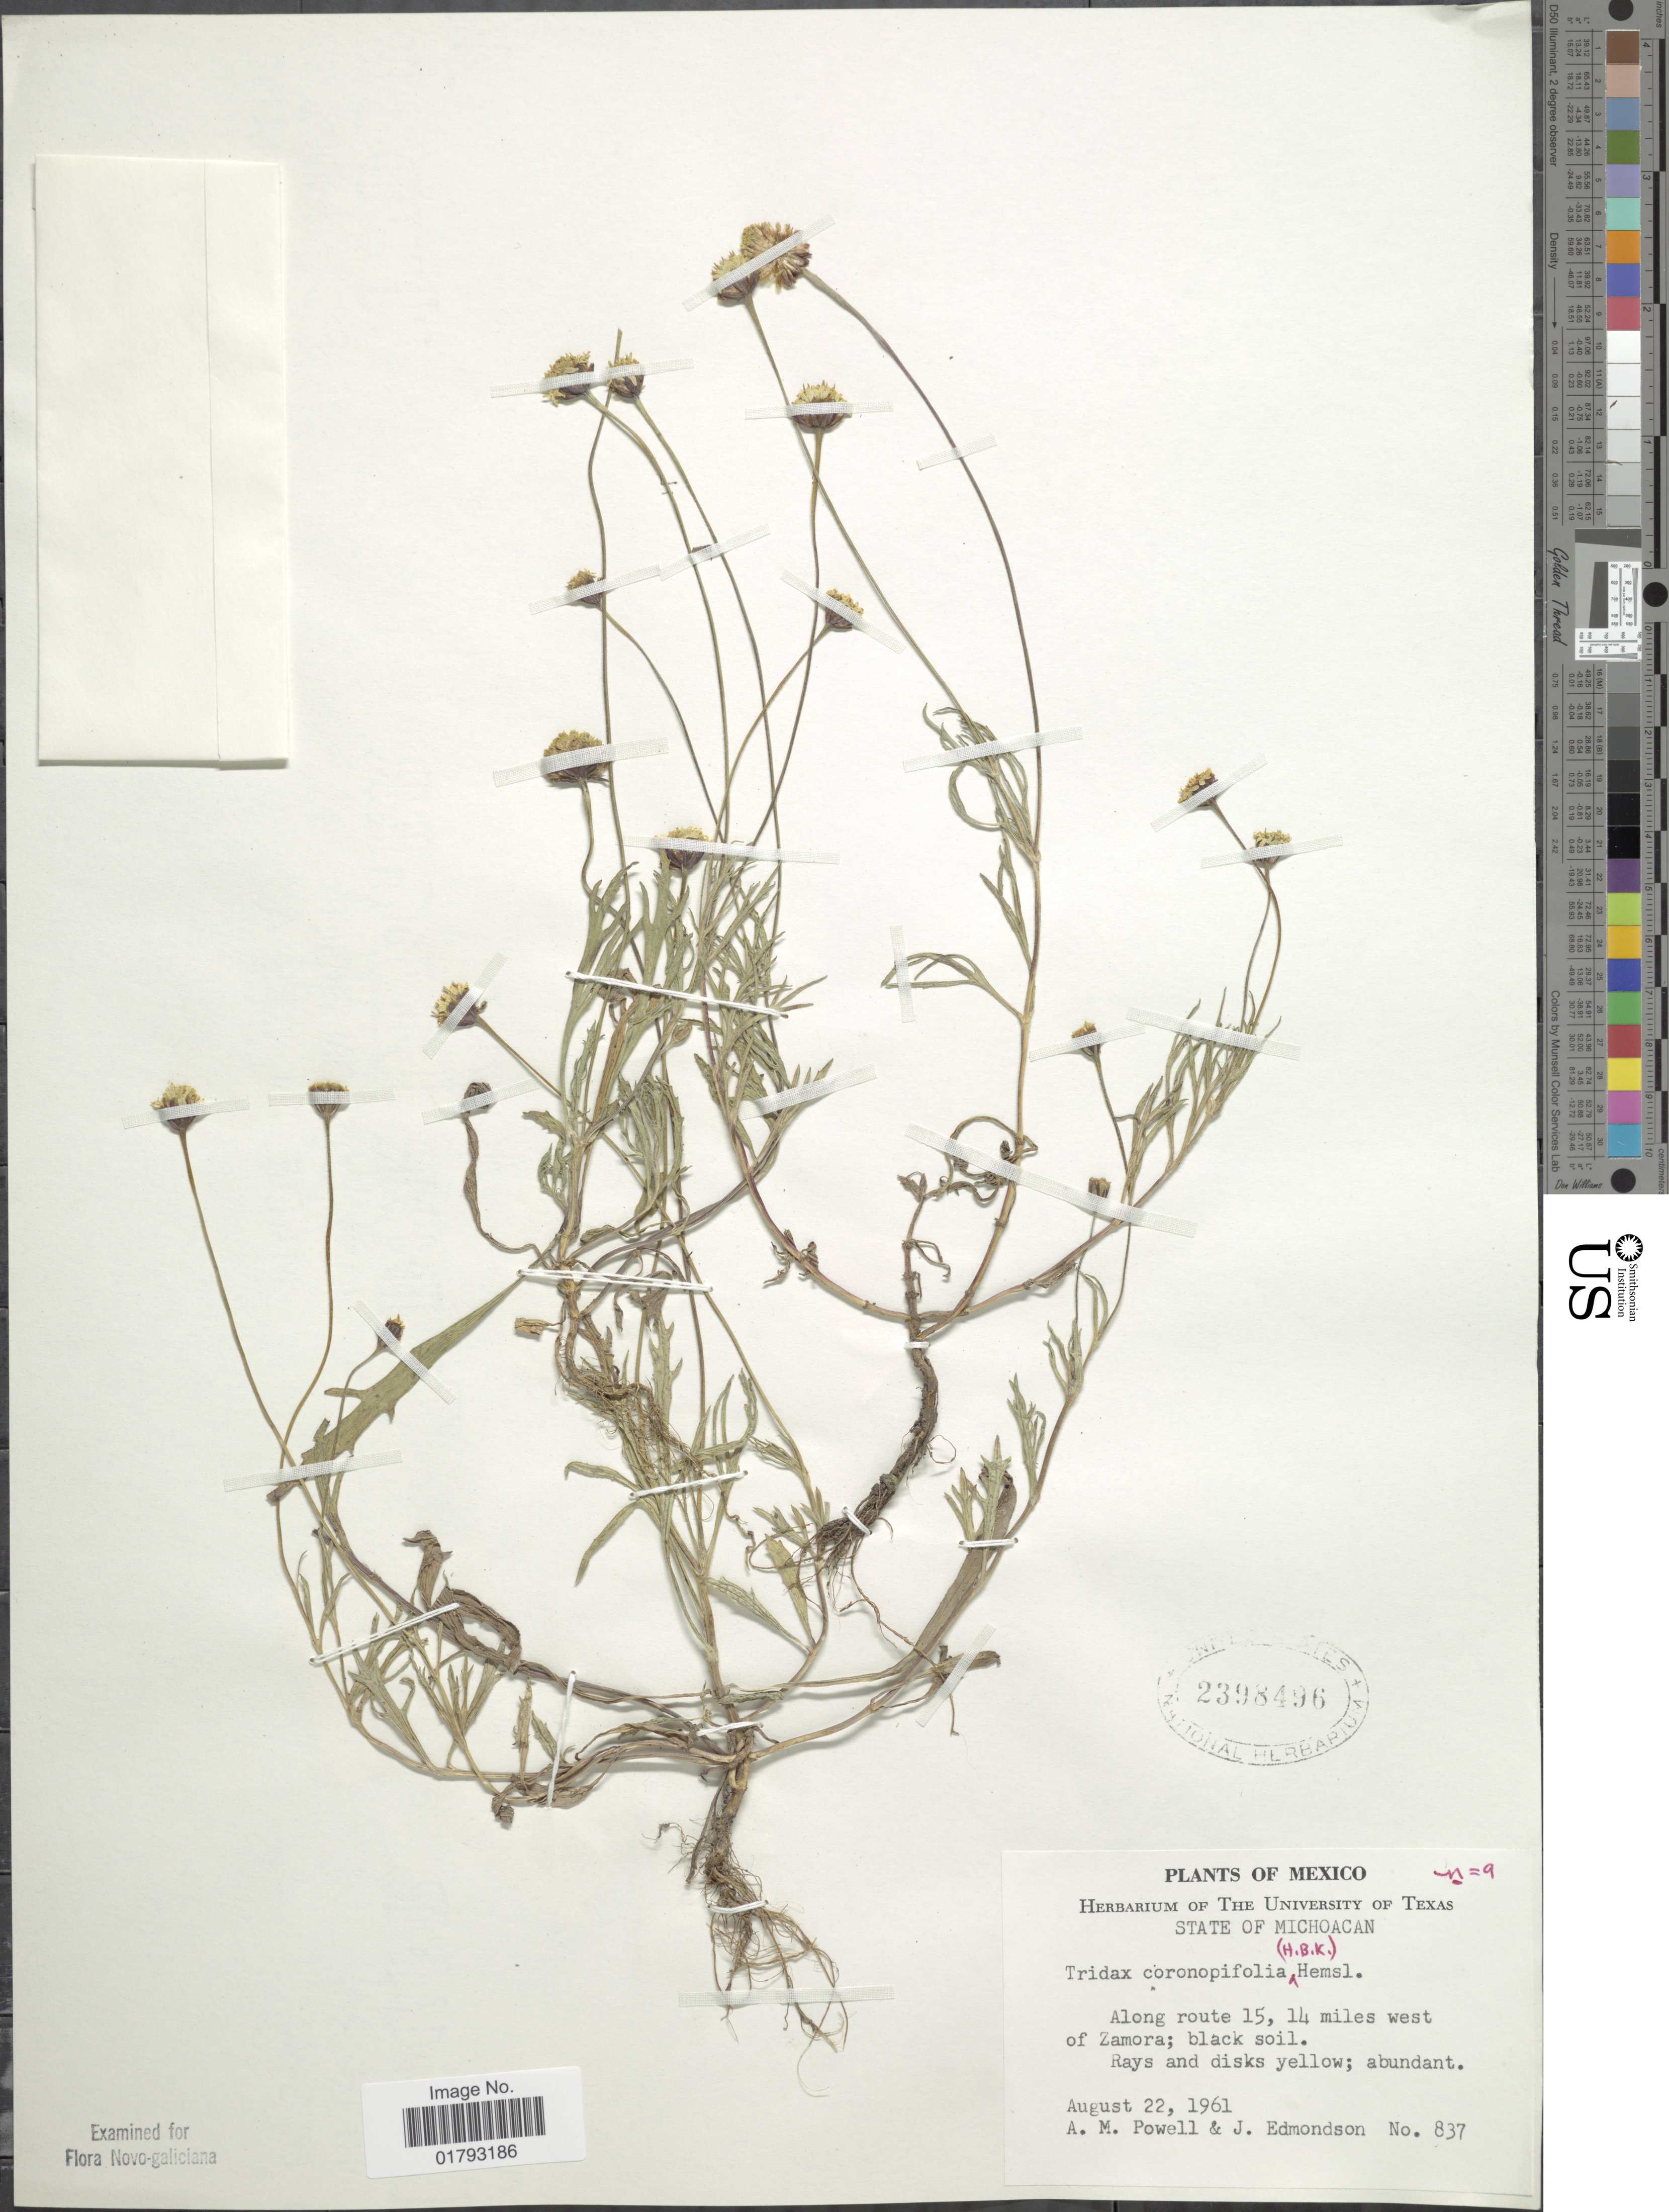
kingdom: Plantae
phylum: Tracheophyta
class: Magnoliopsida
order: Asterales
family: Asteraceae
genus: Tridax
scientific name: Tridax coronopifolia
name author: (Kunth) Hemsl.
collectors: A. M. Powell & J. Edmondson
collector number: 837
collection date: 1961-08-22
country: Mexico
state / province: Michoacán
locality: State of Michoacan, along route 15, 14 miles west of Zamora.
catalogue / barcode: US 2398496